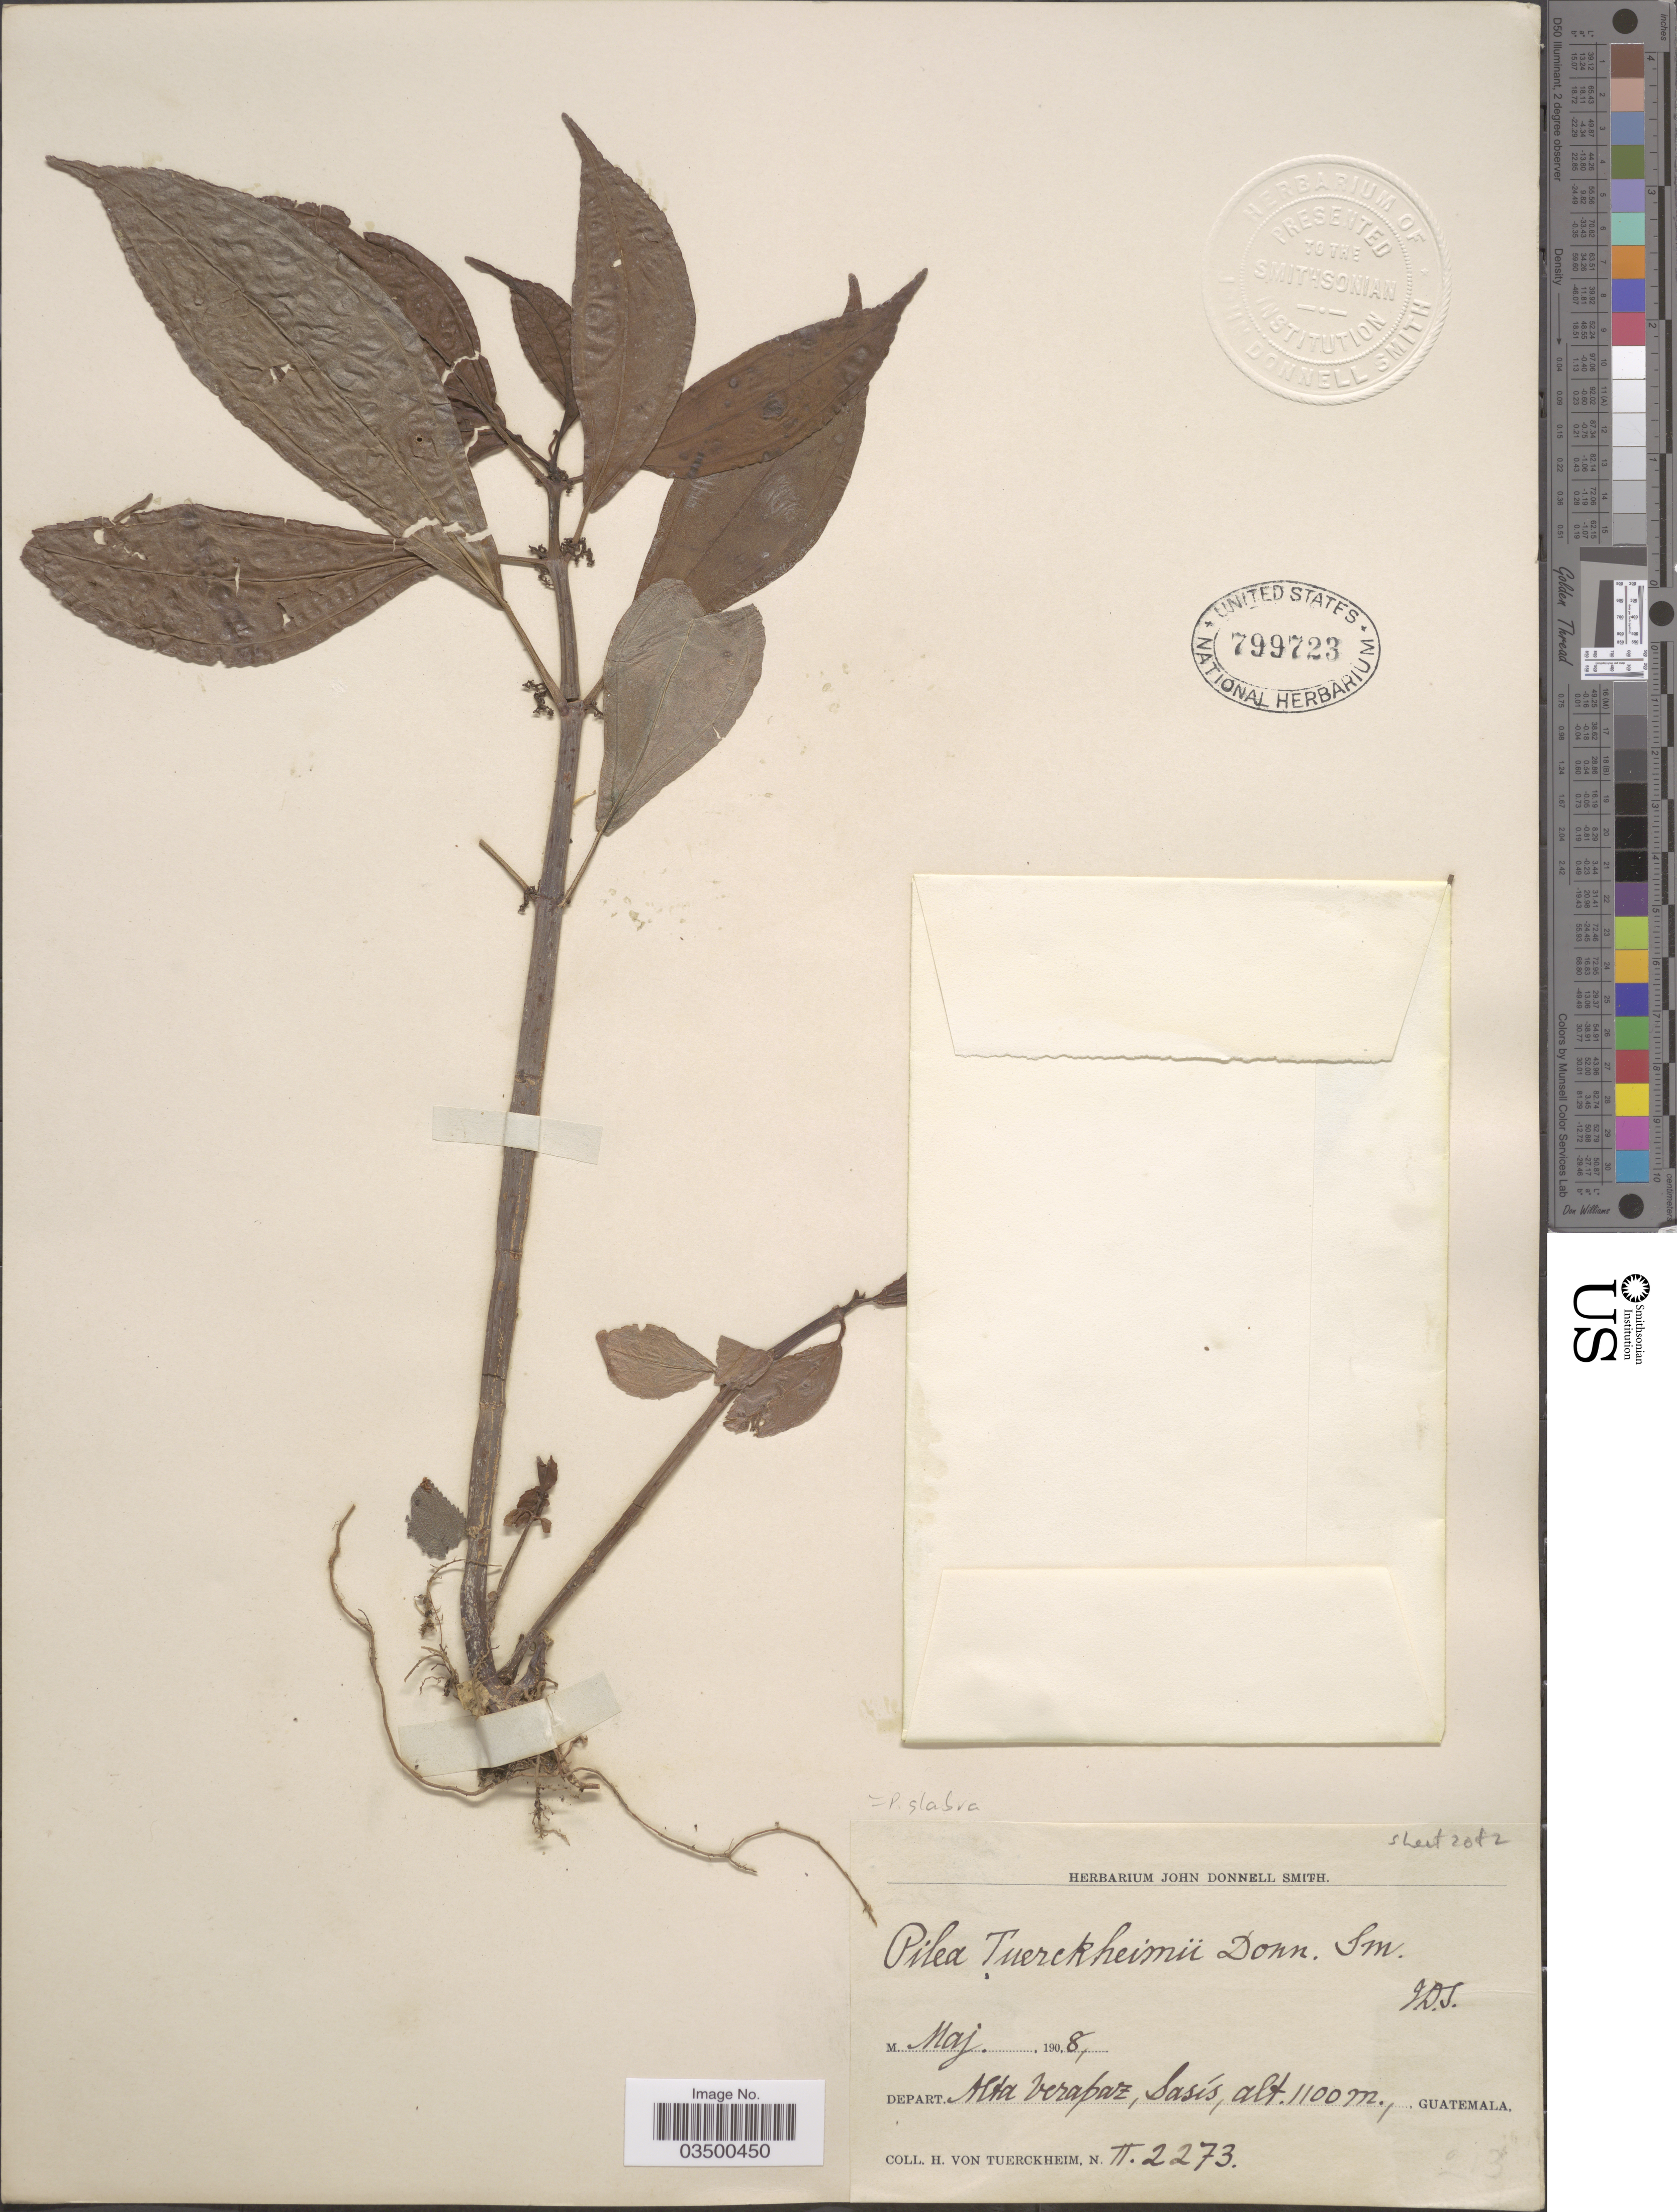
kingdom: Plantae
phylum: Tracheophyta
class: Magnoliopsida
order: Rosales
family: Urticaceae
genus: Pilea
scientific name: Pilea glabra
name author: S. Watson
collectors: H. von Türckheim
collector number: II2273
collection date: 1908-05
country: Guatemala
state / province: Alta Verapaz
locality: Depart. Alta Verapaz, Sasís.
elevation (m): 1100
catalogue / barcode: US 799723